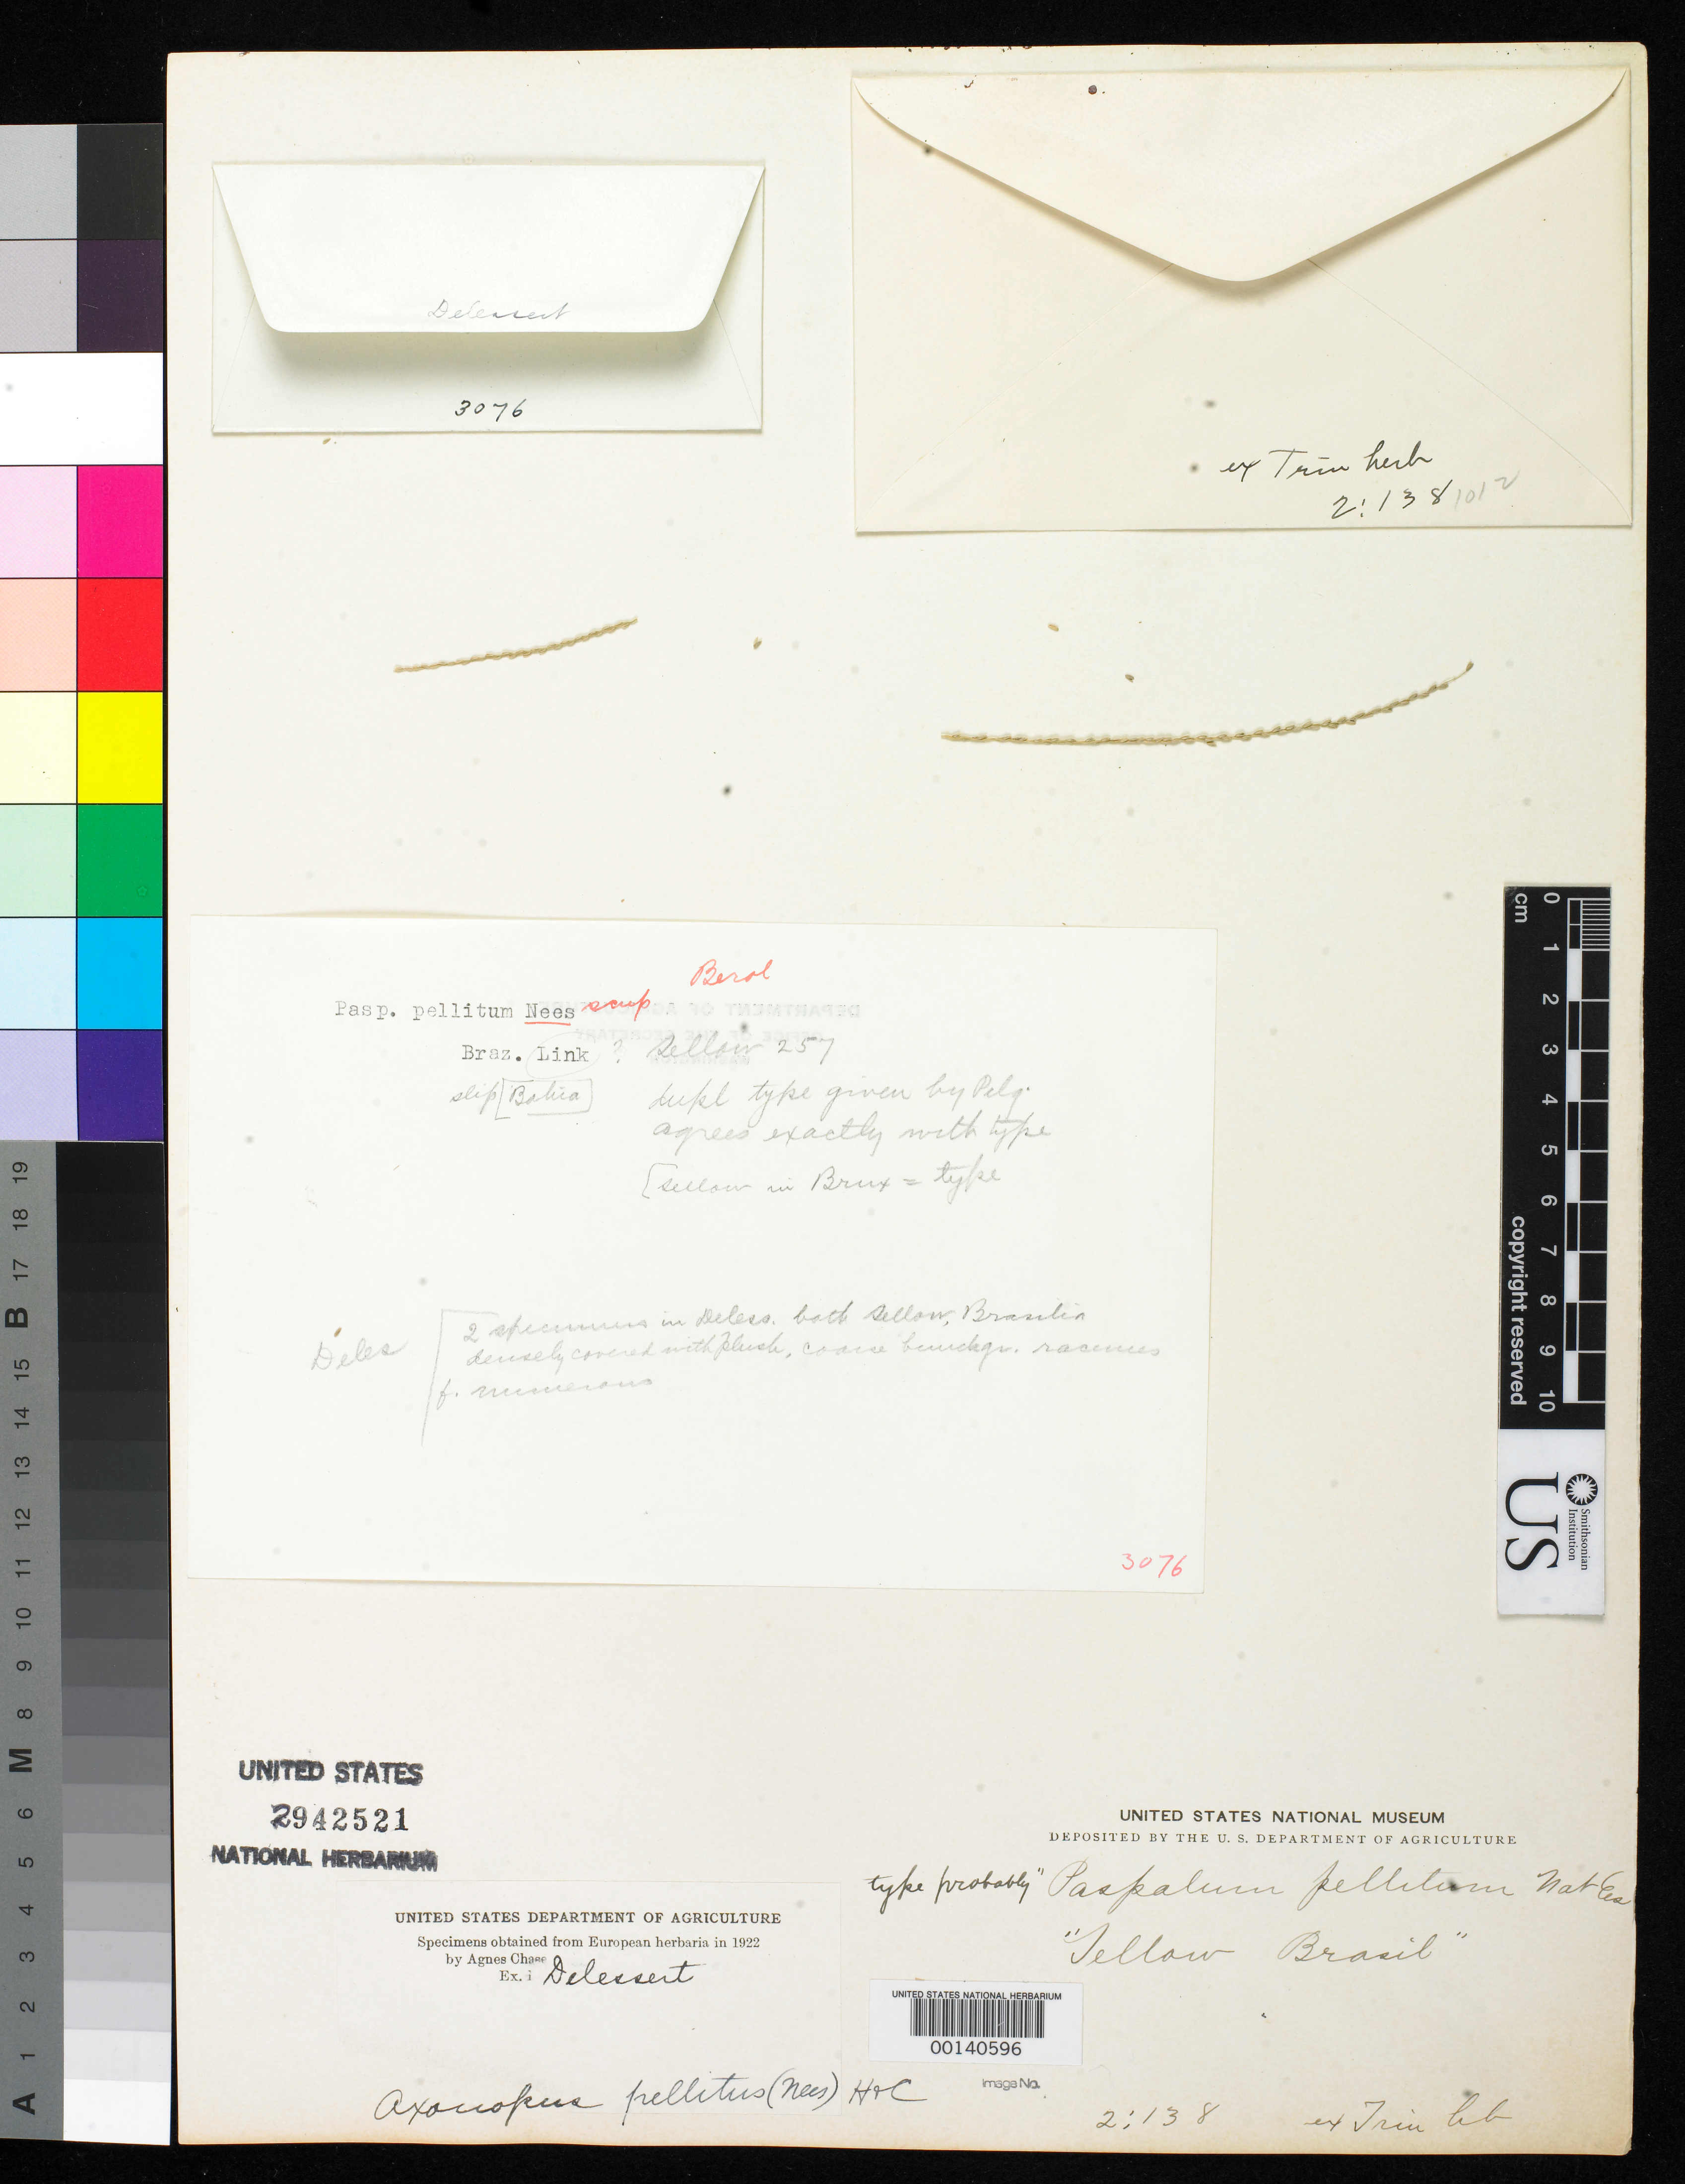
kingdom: Plantae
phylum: Tracheophyta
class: Liliopsida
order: Poales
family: Poaceae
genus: Paspalum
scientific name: Paspalum pellitum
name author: Nees ex Trin.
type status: Type Fragment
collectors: F. Sellow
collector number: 257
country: Brazil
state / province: Bahia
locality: Vittoria.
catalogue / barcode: US 2942521